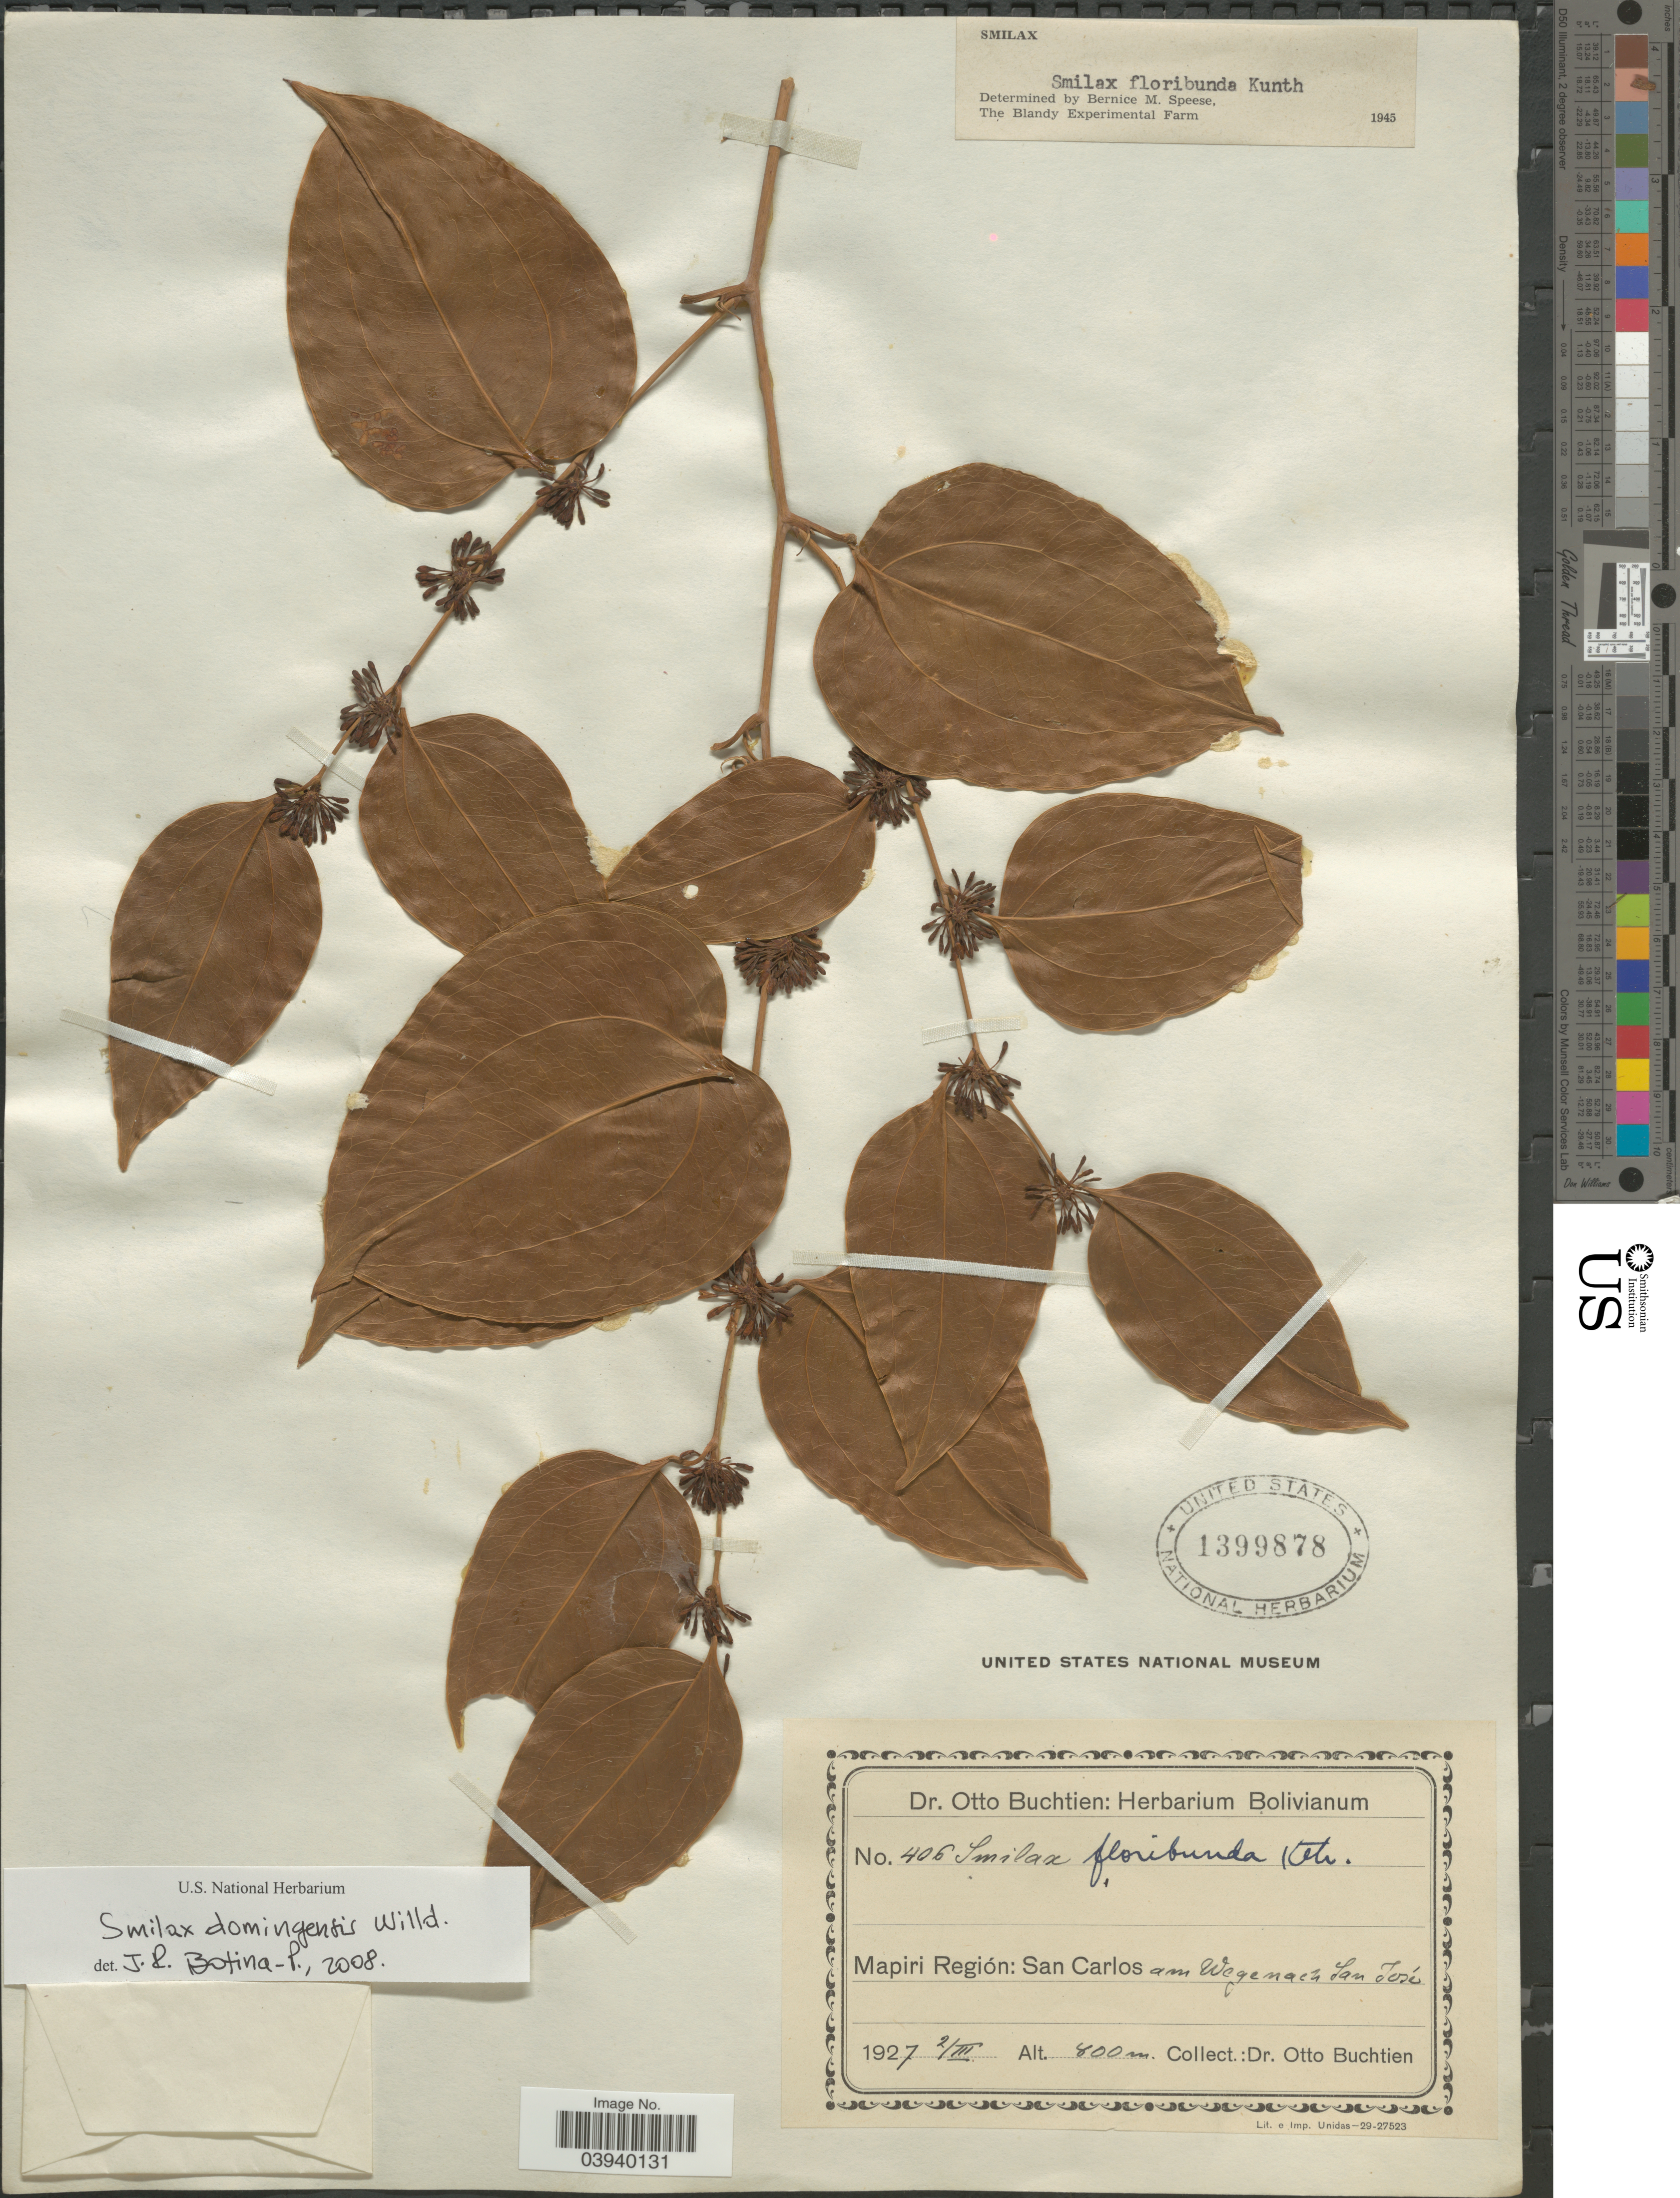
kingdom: Plantae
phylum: Tracheophyta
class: Liliopsida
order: Liliales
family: Smilacaceae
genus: Smilax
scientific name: Smilax domingensis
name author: Willd.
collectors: O. Buchtien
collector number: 406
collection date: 1927-03-02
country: Bolivia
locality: Mapiri Región: San Carlos am Wegenach San José.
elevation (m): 800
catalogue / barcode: US 1399878